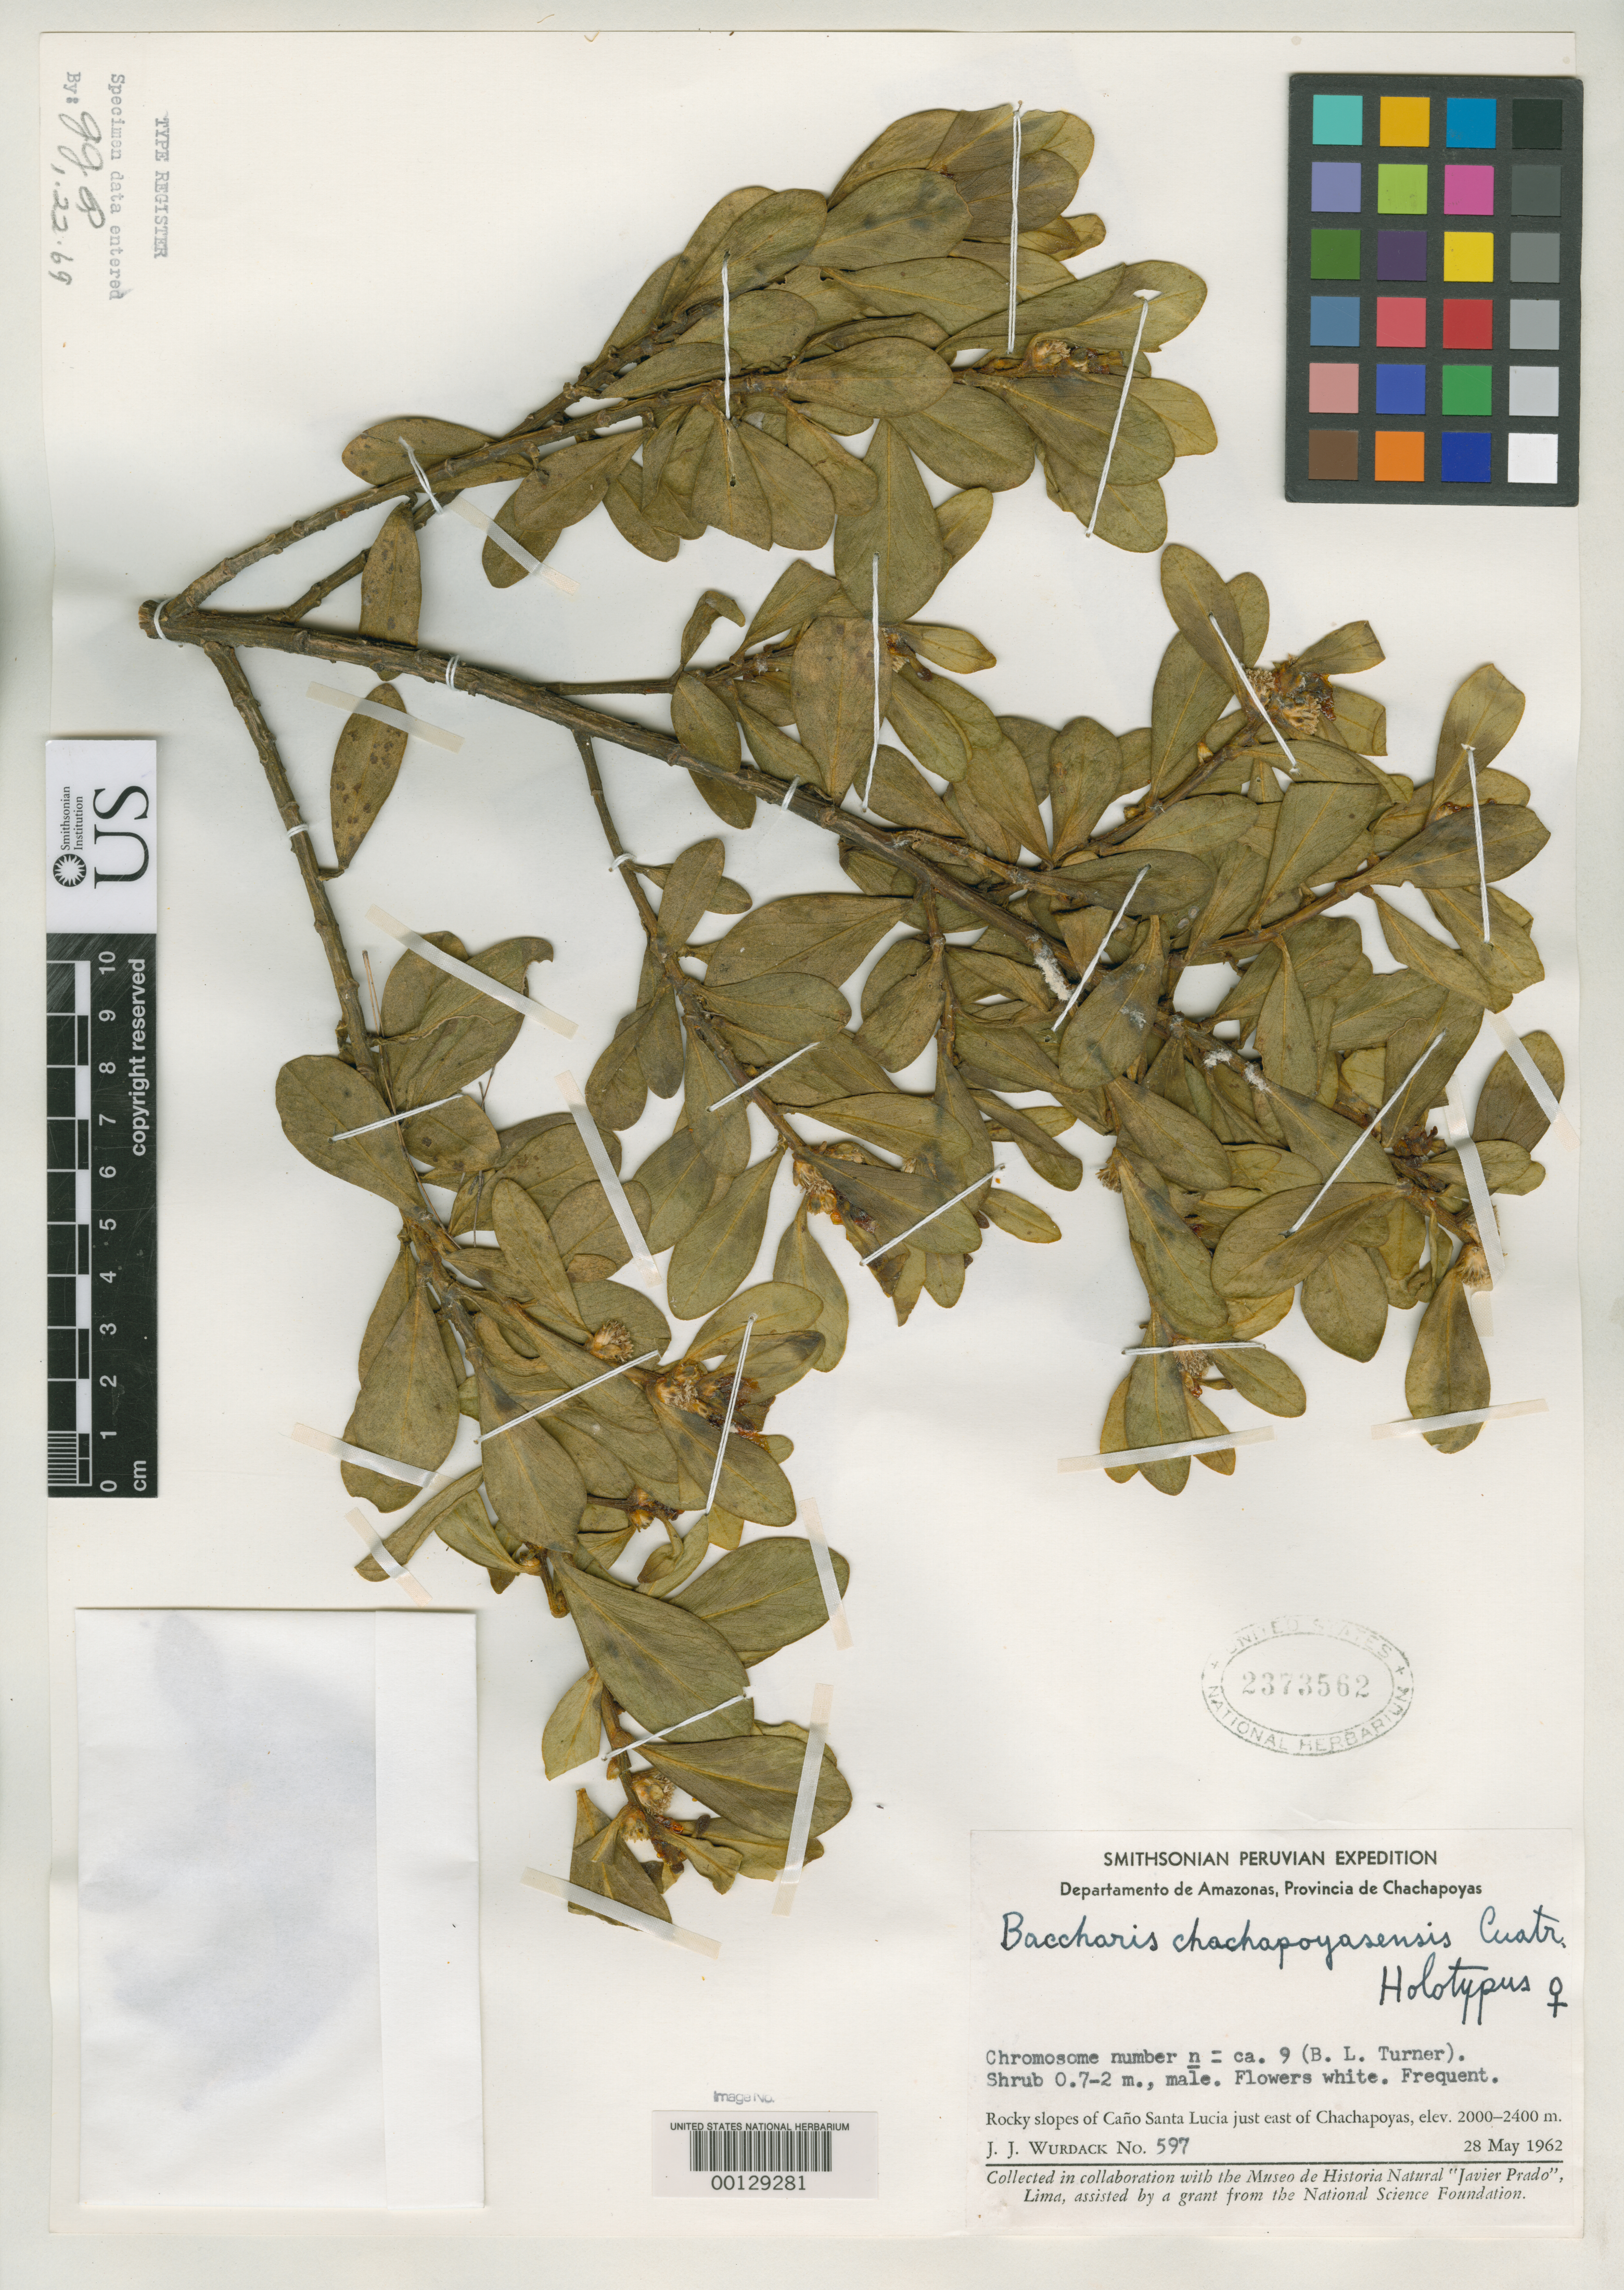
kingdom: Plantae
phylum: Tracheophyta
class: Magnoliopsida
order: Asterales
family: Asteraceae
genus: Baccharis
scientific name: Baccharis chachapoyasensis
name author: Cuatrec.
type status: Holotype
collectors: J. J. Wurdack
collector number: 597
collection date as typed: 28 May 1962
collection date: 1962-05-28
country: Peru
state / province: Amazonas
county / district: Chachapoyas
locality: Caño Santa Lucía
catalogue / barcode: US 2373562